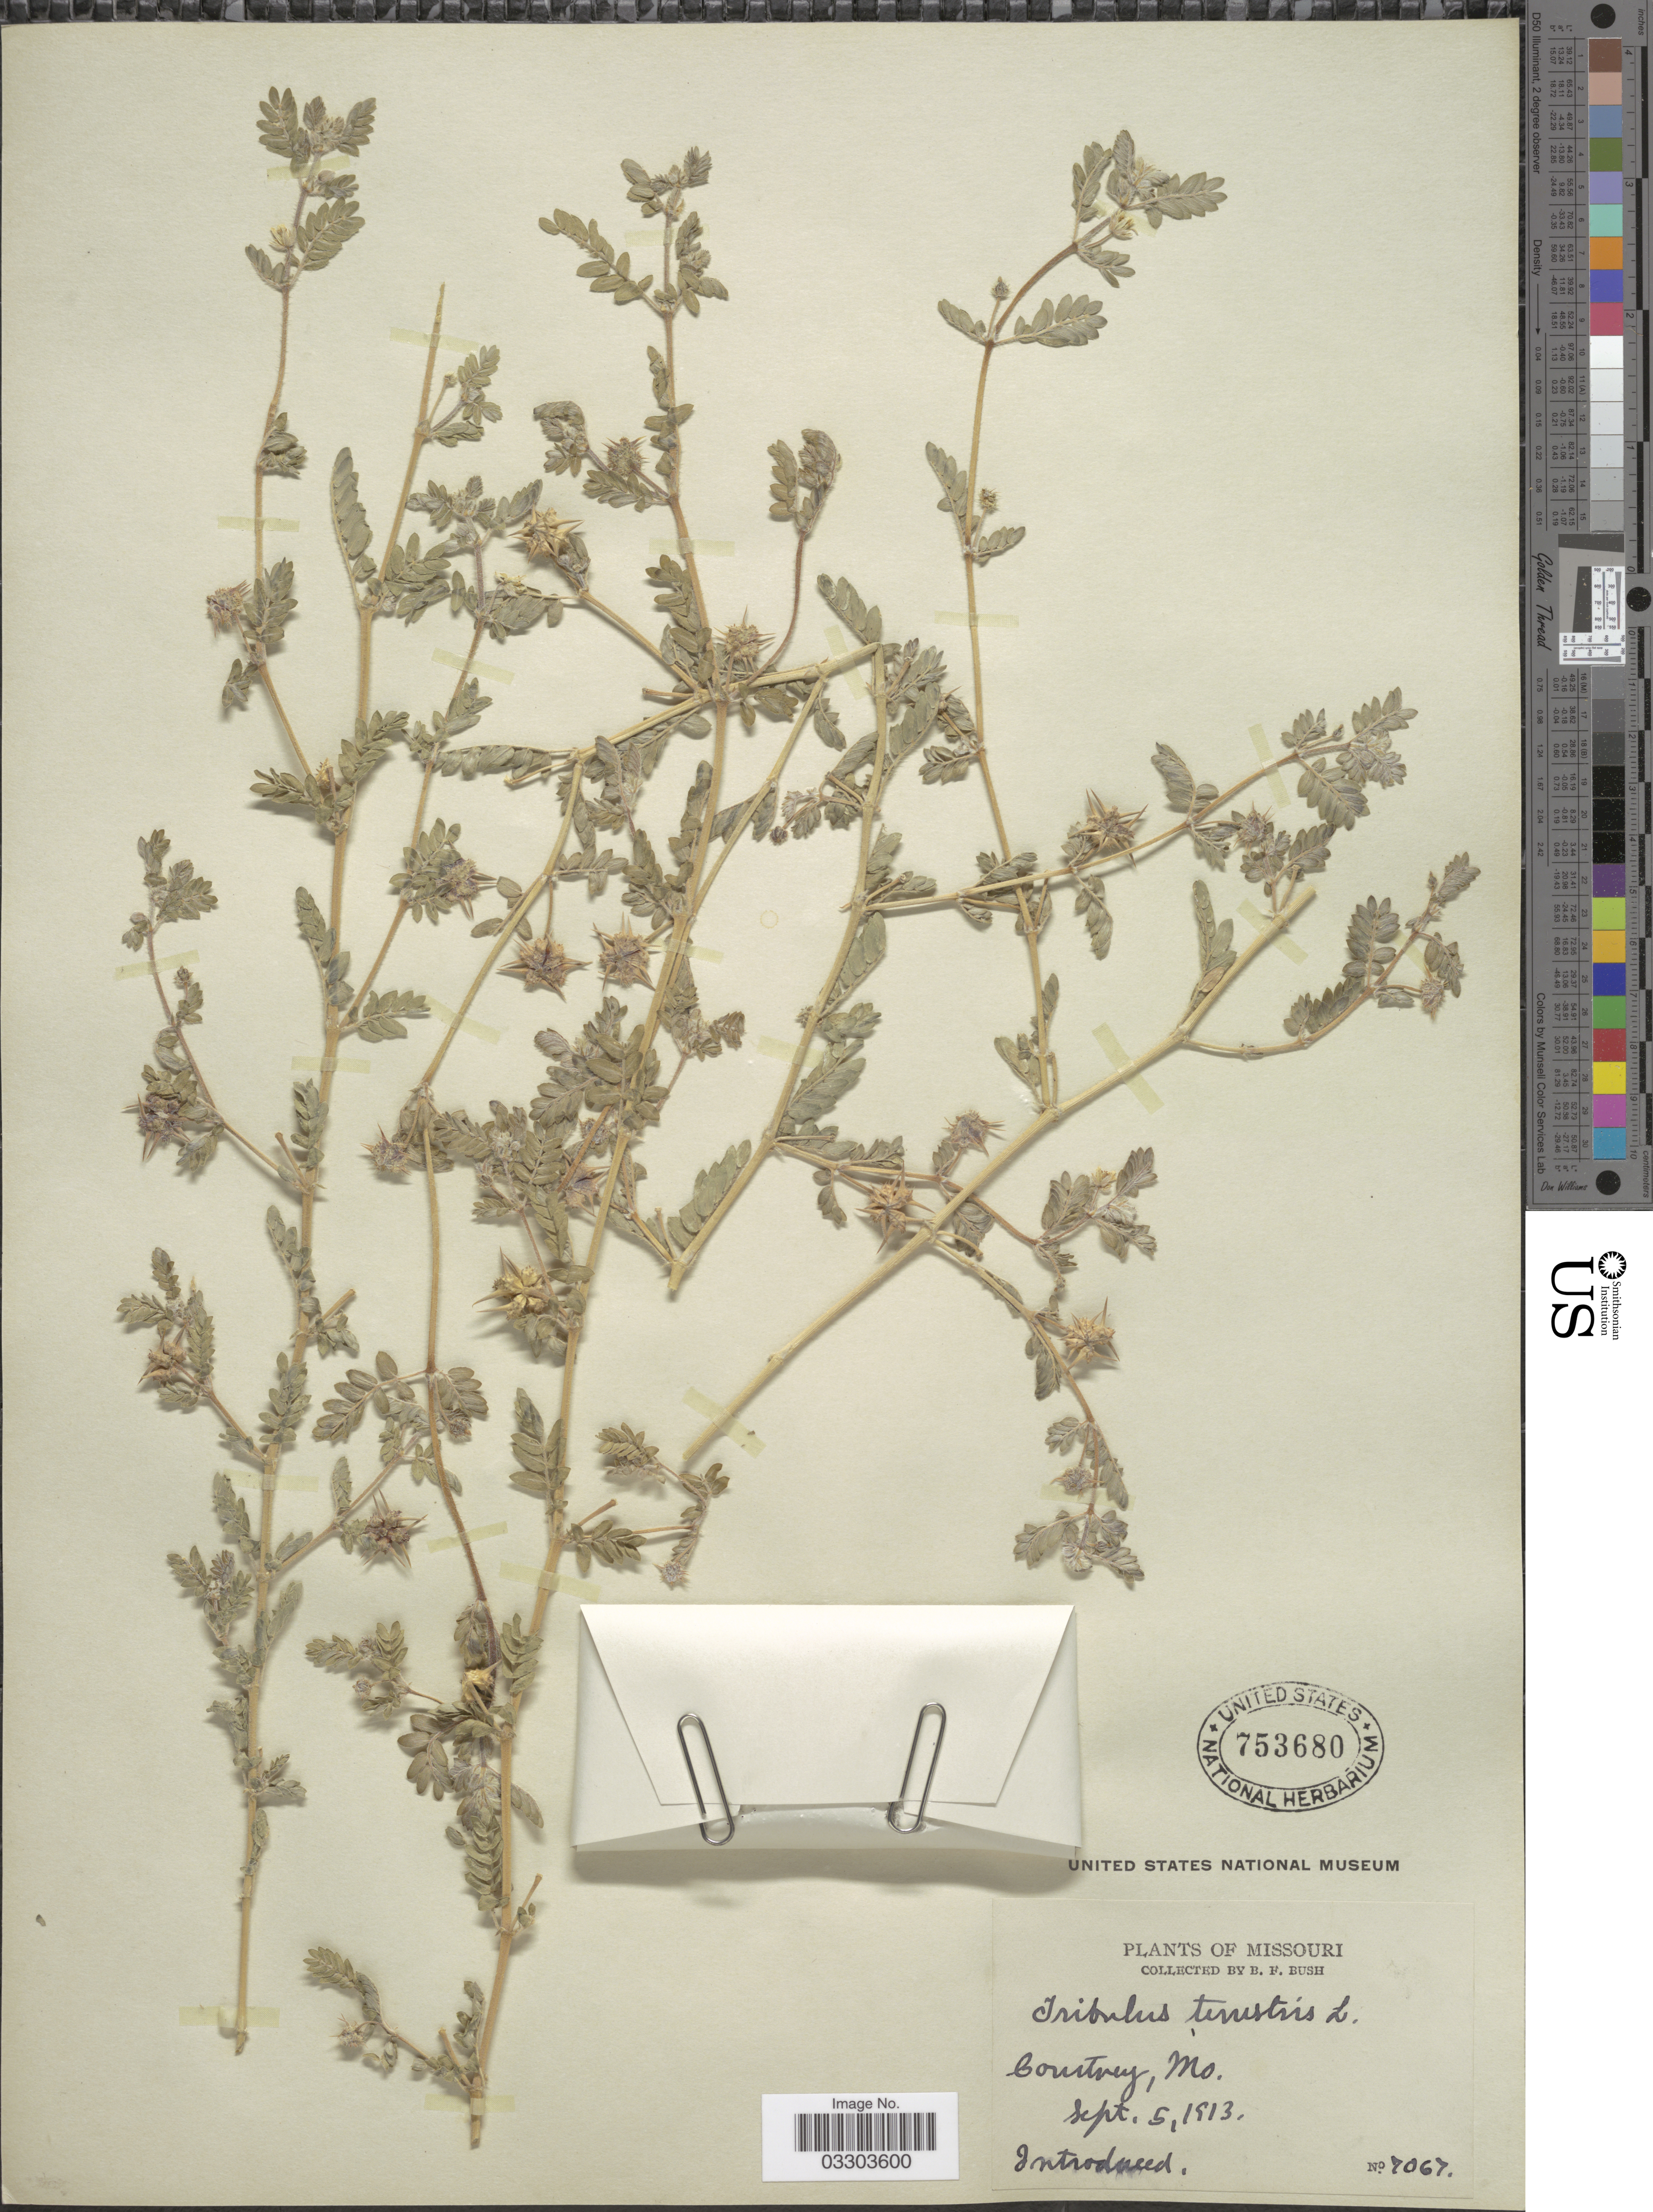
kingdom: Plantae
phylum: Tracheophyta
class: Magnoliopsida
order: Zygophyllales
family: Zygophyllaceae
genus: Tribulus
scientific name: Tribulus terrestris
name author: L.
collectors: B. F. Bush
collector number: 7067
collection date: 1913-09-05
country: United States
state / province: Missouri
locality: Courtney, Mo.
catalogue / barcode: US 753680